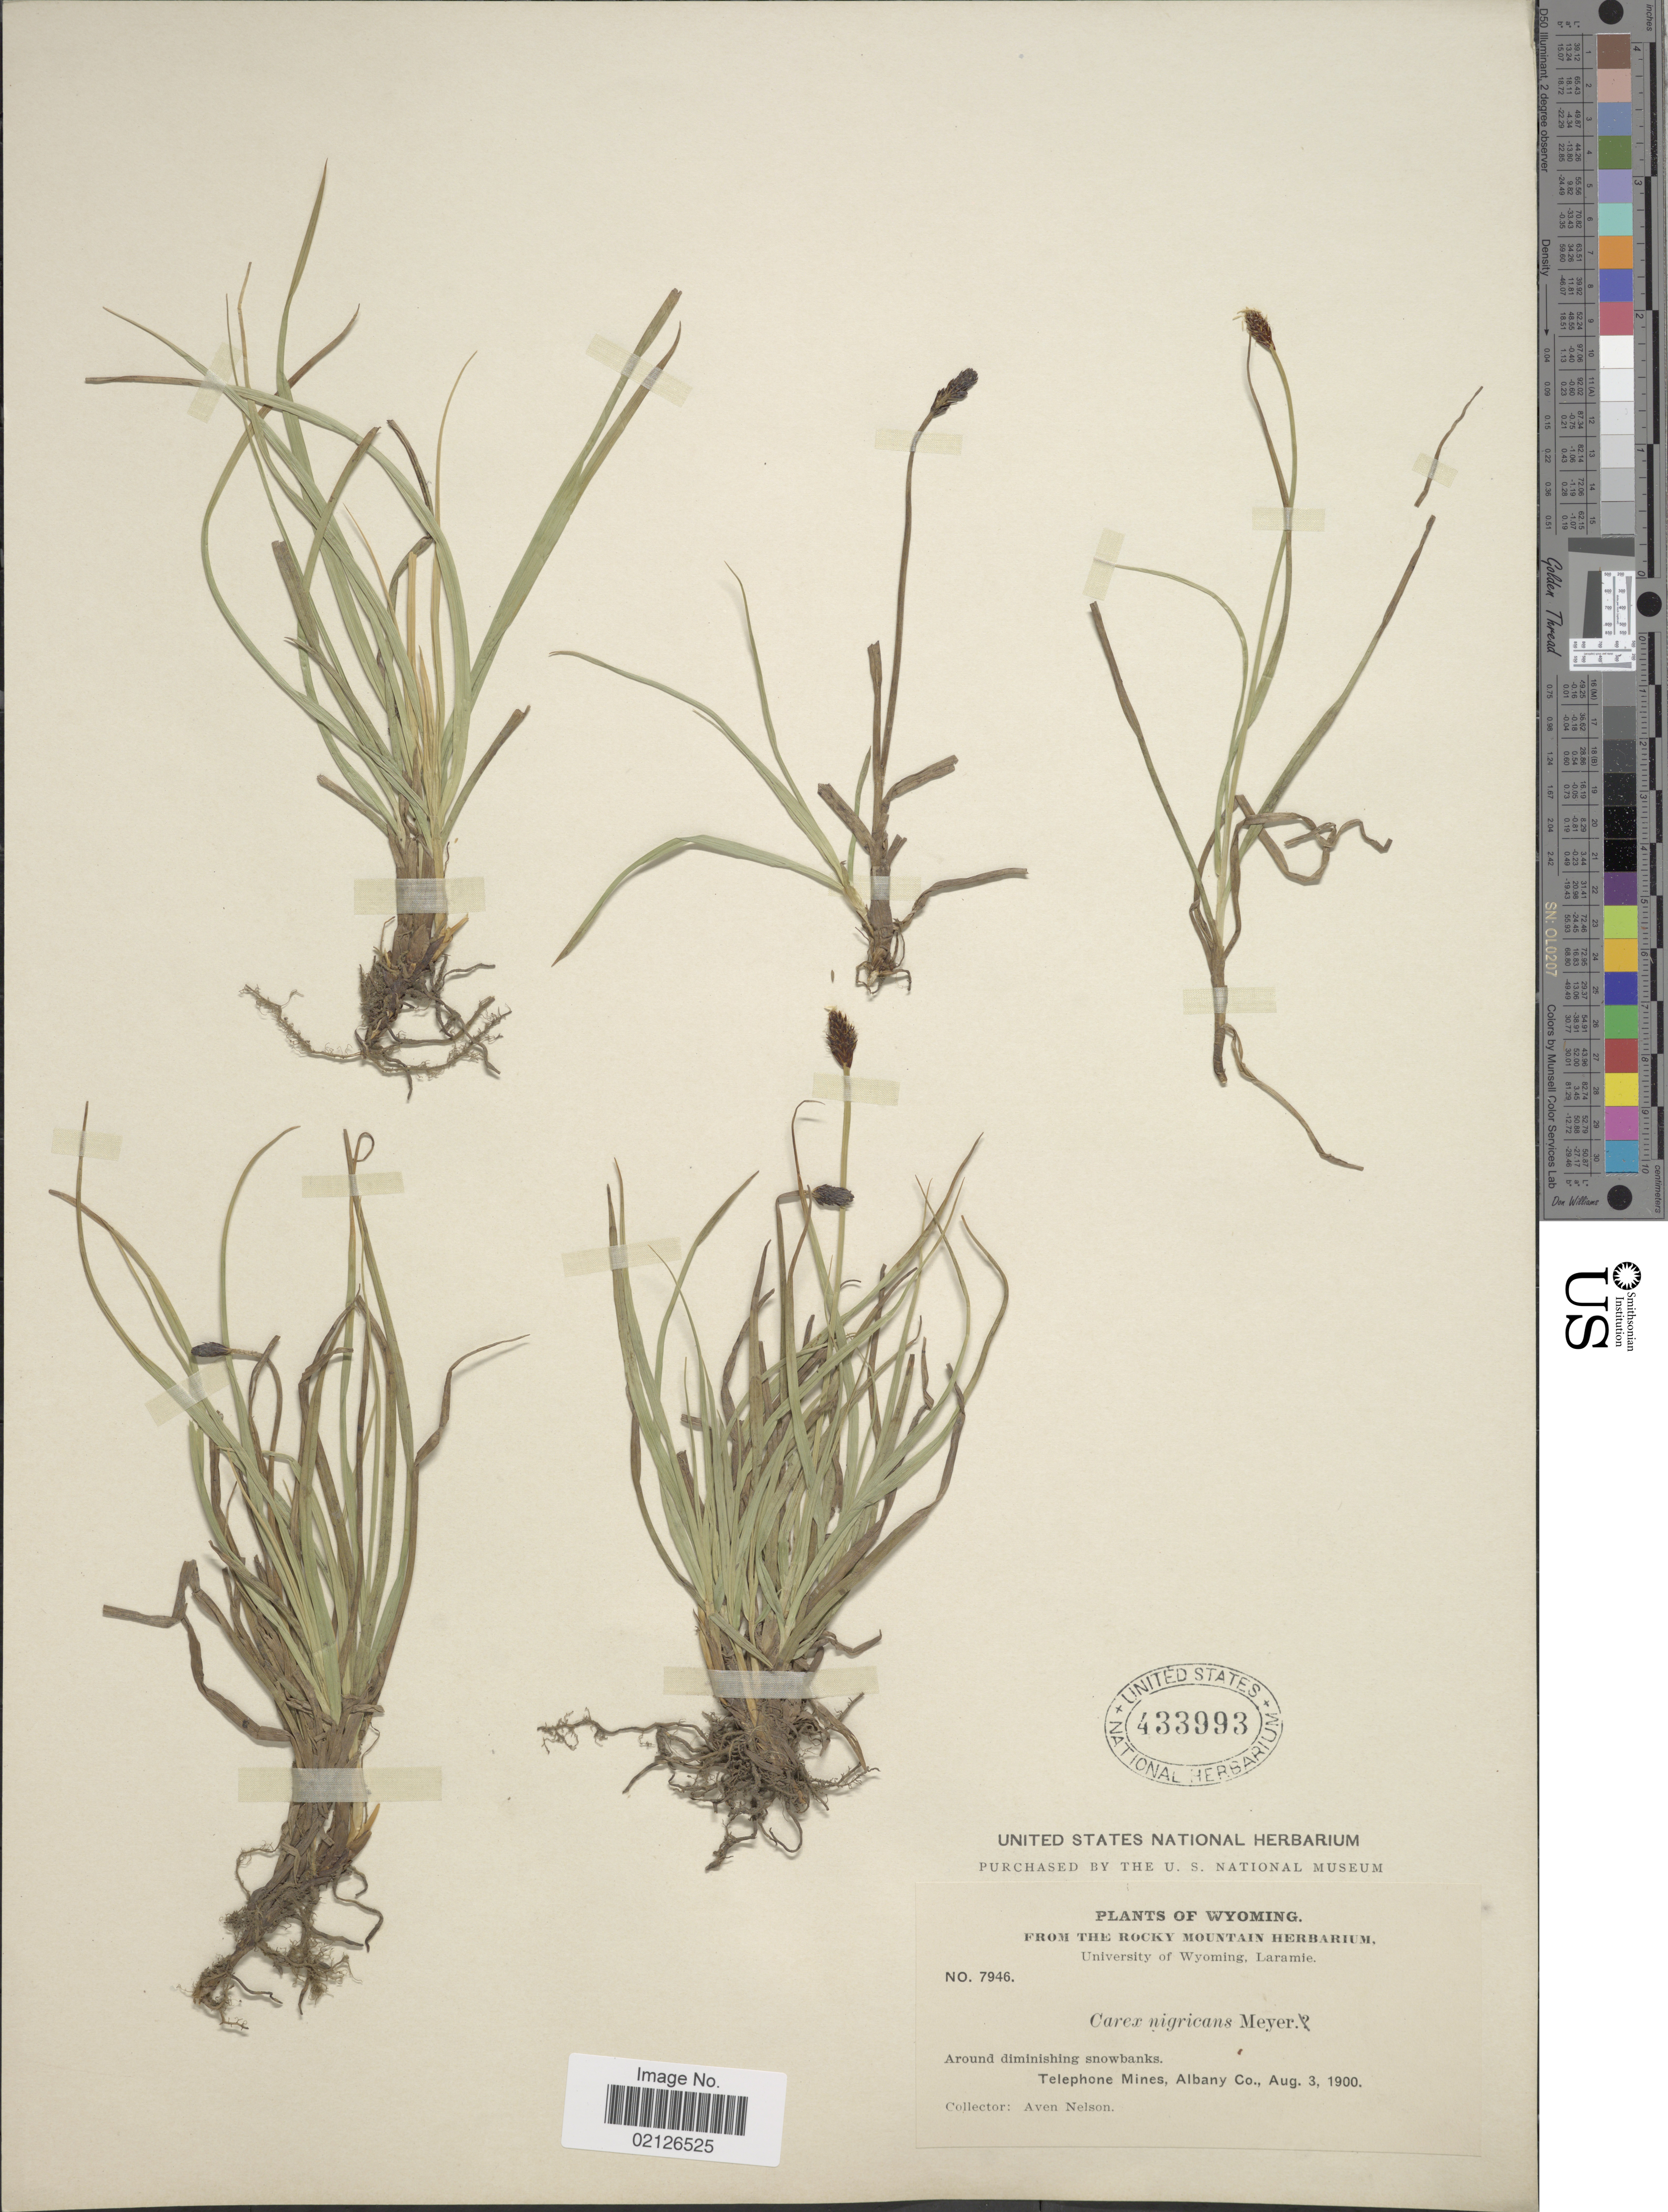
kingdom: Plantae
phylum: Tracheophyta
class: Liliopsida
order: Poales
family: Cyperaceae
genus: Carex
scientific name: Carex nigricans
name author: C.A. Mey.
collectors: A. Nelson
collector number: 7946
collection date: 1900-08-03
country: United States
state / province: Wyoming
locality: Around diminishing snowbanks, Telephone Mines, Albany Co.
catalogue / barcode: US 433993